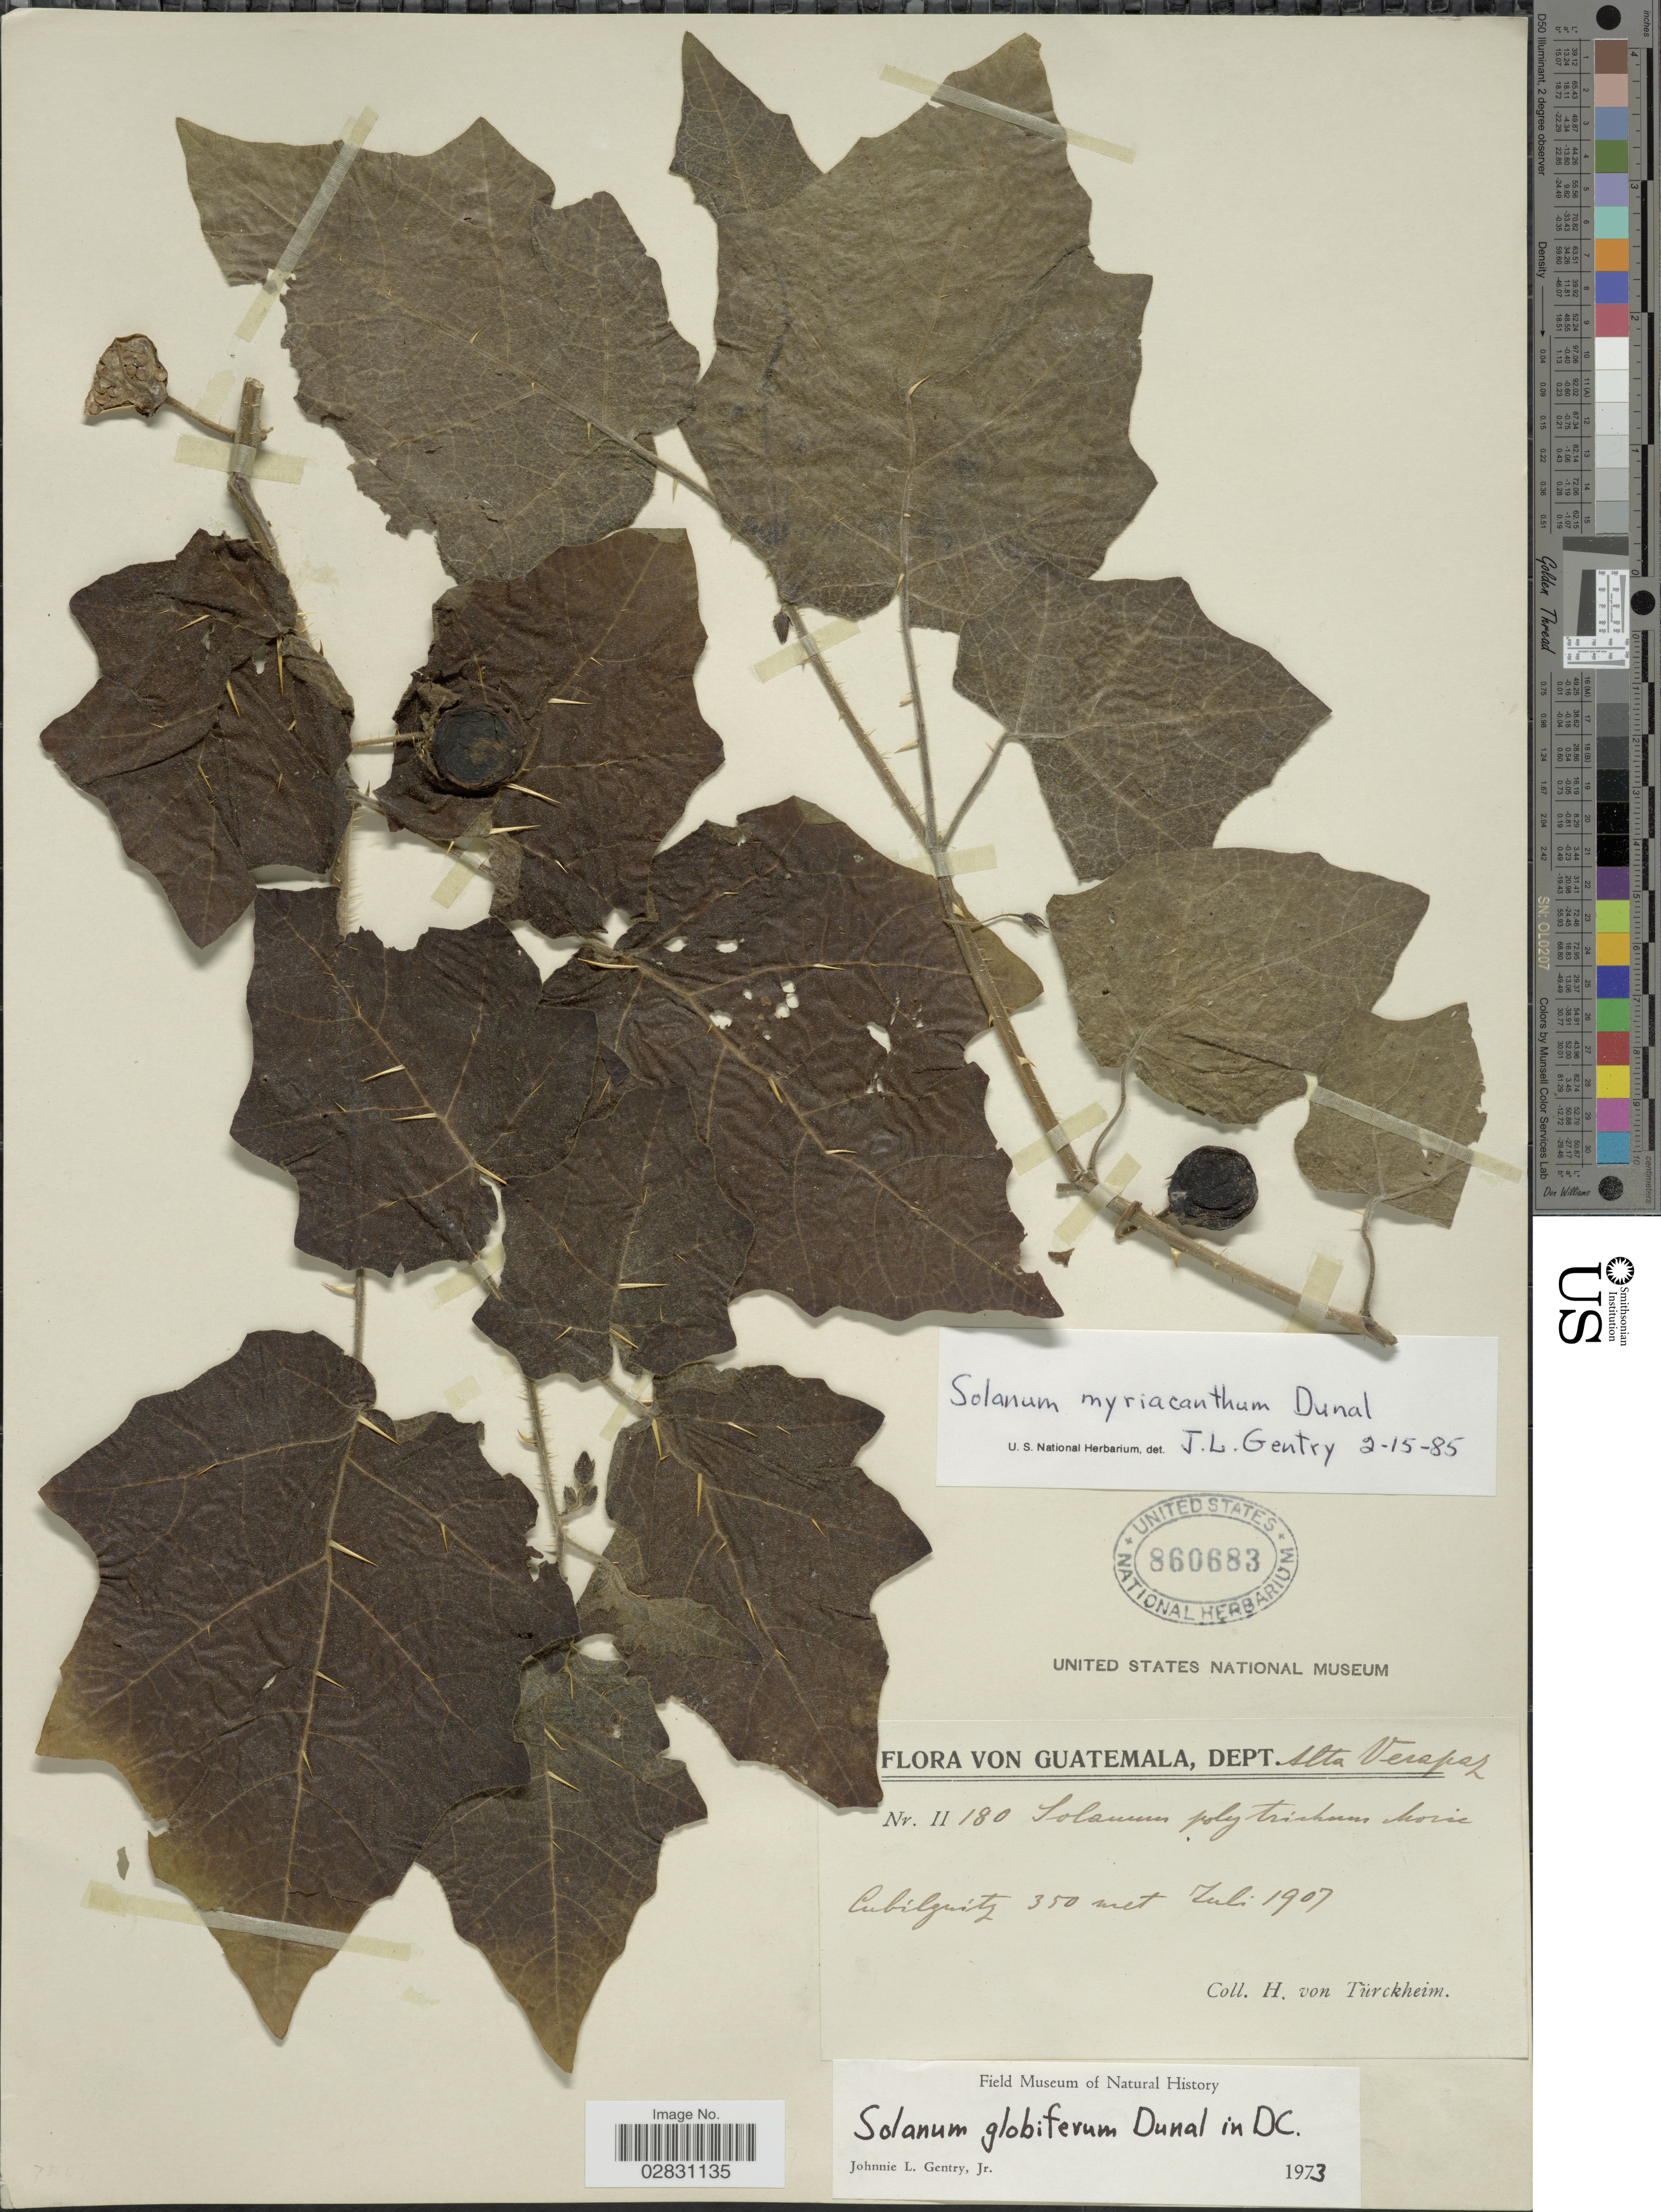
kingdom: Plantae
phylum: Tracheophyta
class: Magnoliopsida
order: Solanales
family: Solanaceae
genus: Solanum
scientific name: Solanum myrianthum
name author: Britton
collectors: H. von Türckheim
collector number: II180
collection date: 1907-07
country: Guatemala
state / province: Alta Verapaz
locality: Dept. Alta Verapaz, Cubilquitz.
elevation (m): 350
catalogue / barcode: US 860683